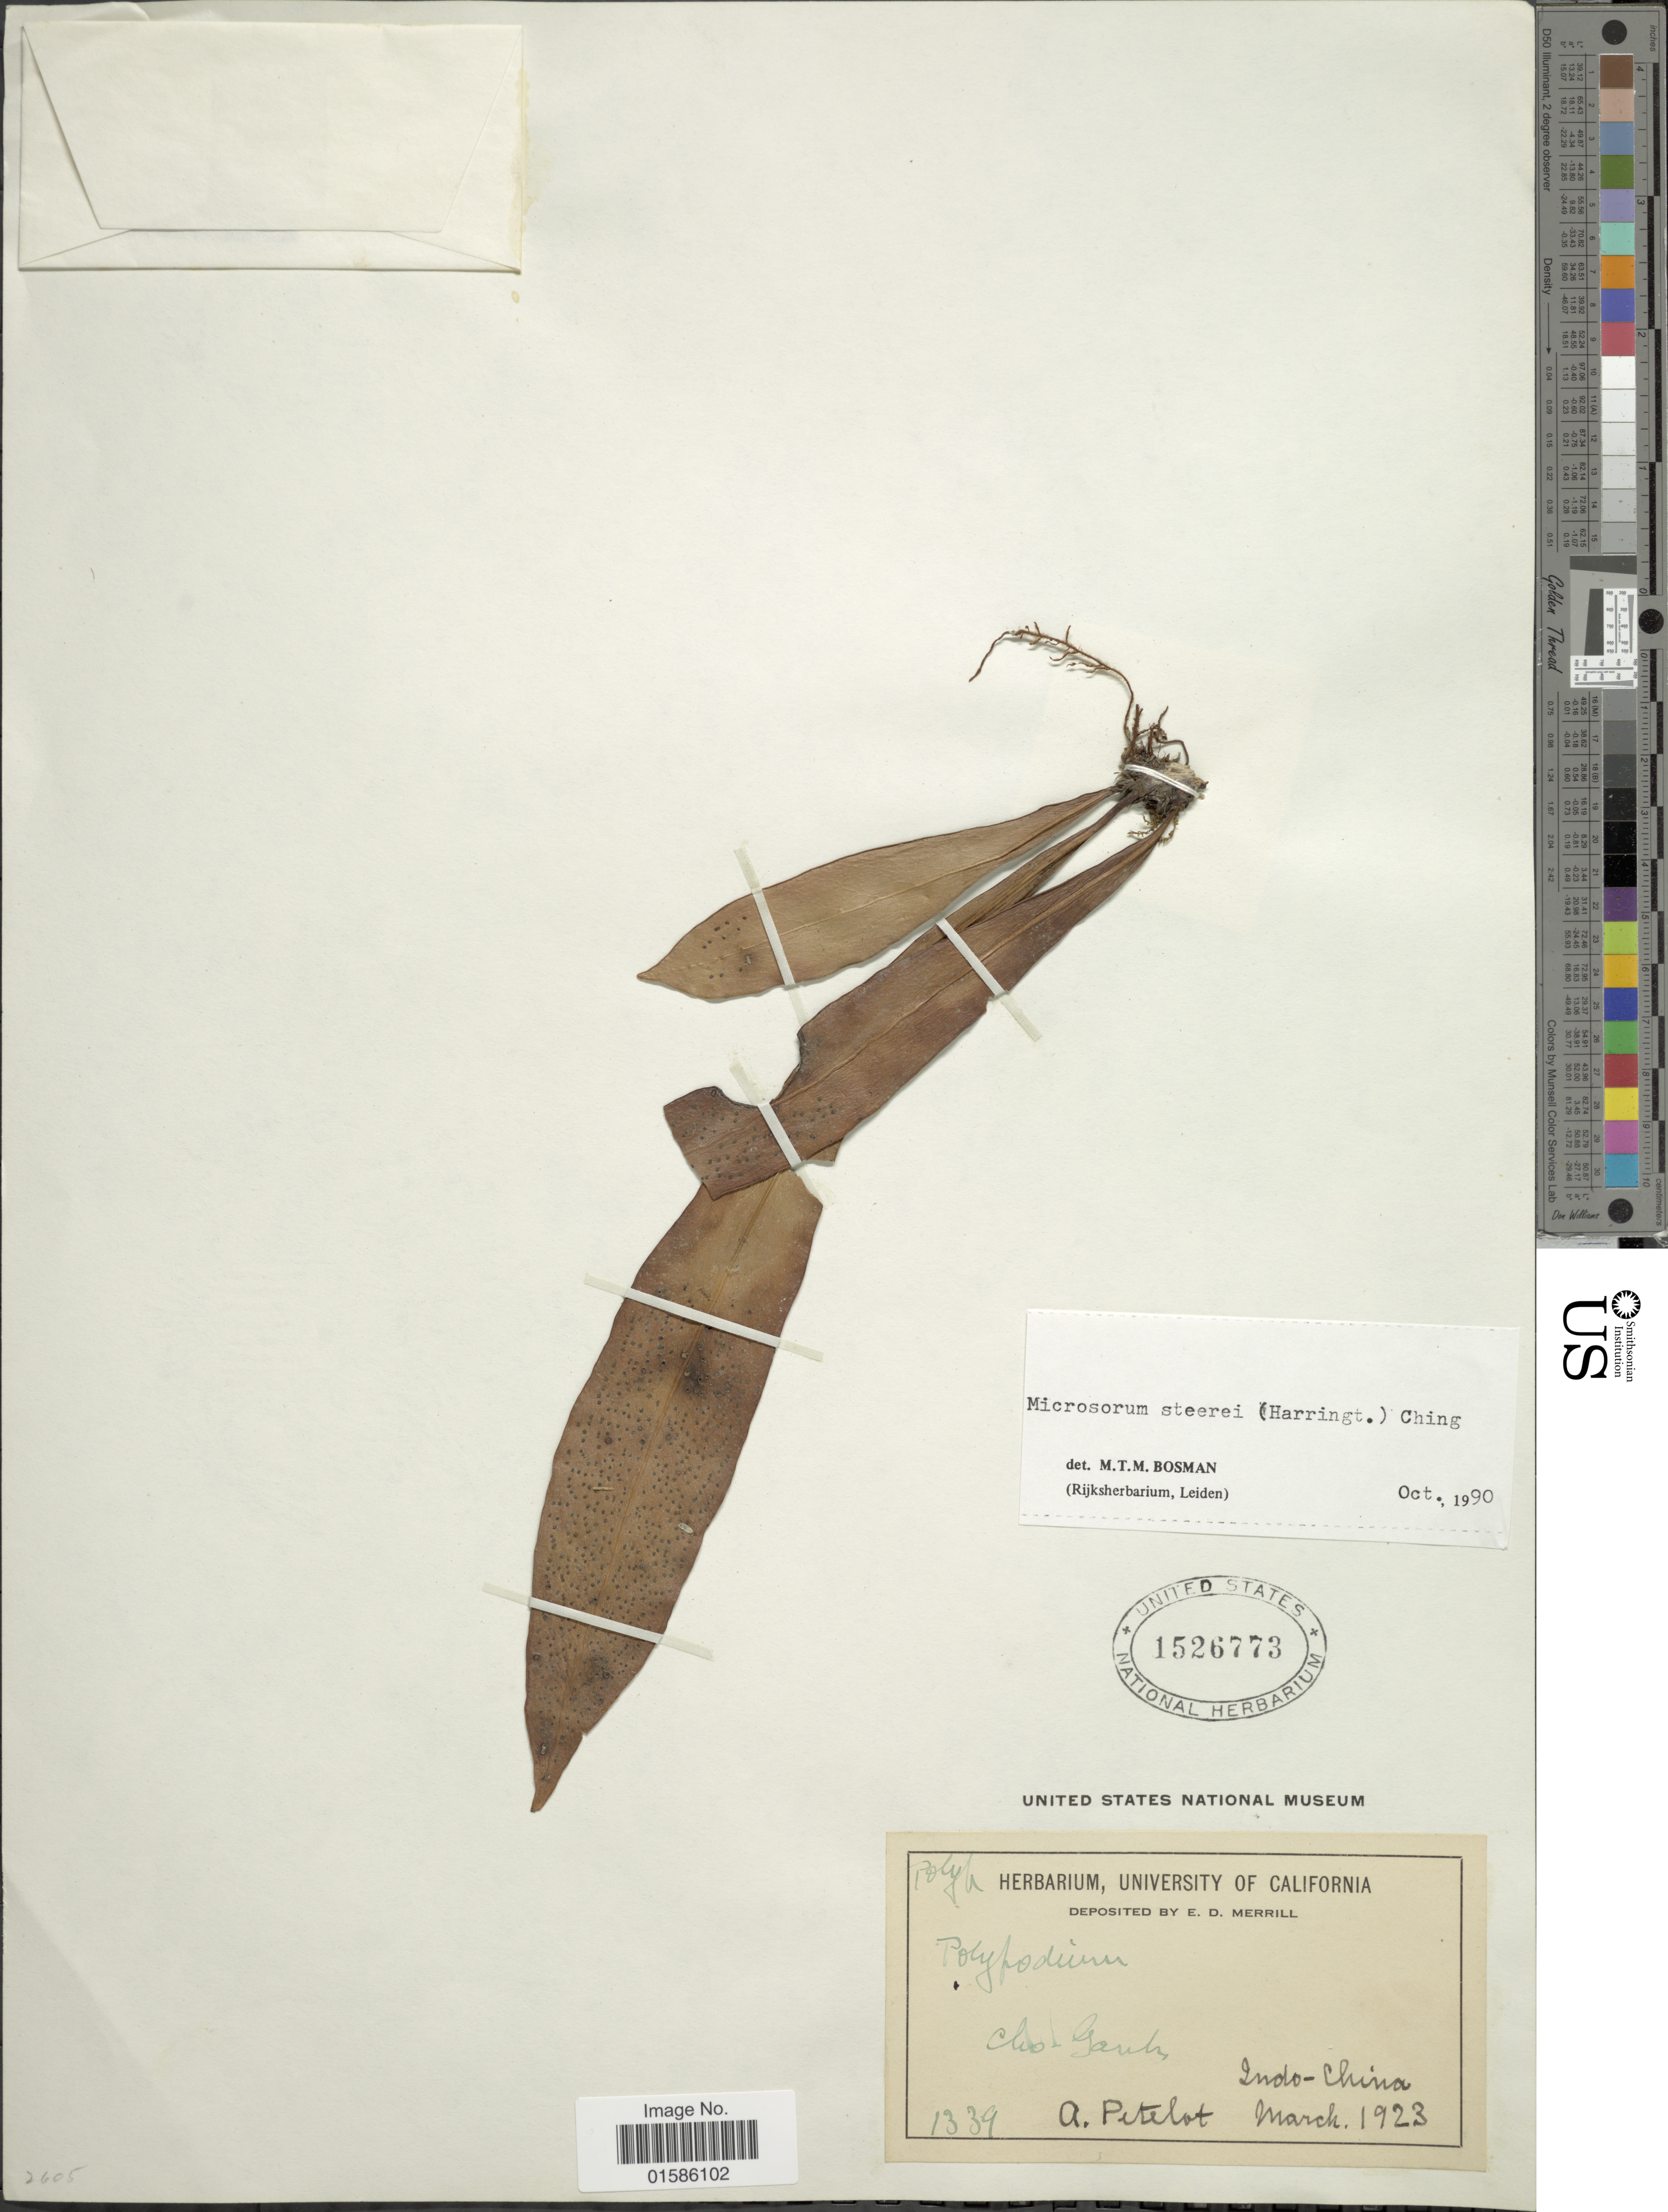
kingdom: Plantae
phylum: Tracheophyta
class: Polypodiopsida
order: Polypodiales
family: Polypodiaceae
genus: Microsorum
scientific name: Microsorum steerei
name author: (Harr.) Ching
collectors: A. Petelot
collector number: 1339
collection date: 1923-03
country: Vietnam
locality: Indo-China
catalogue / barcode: US 1526773